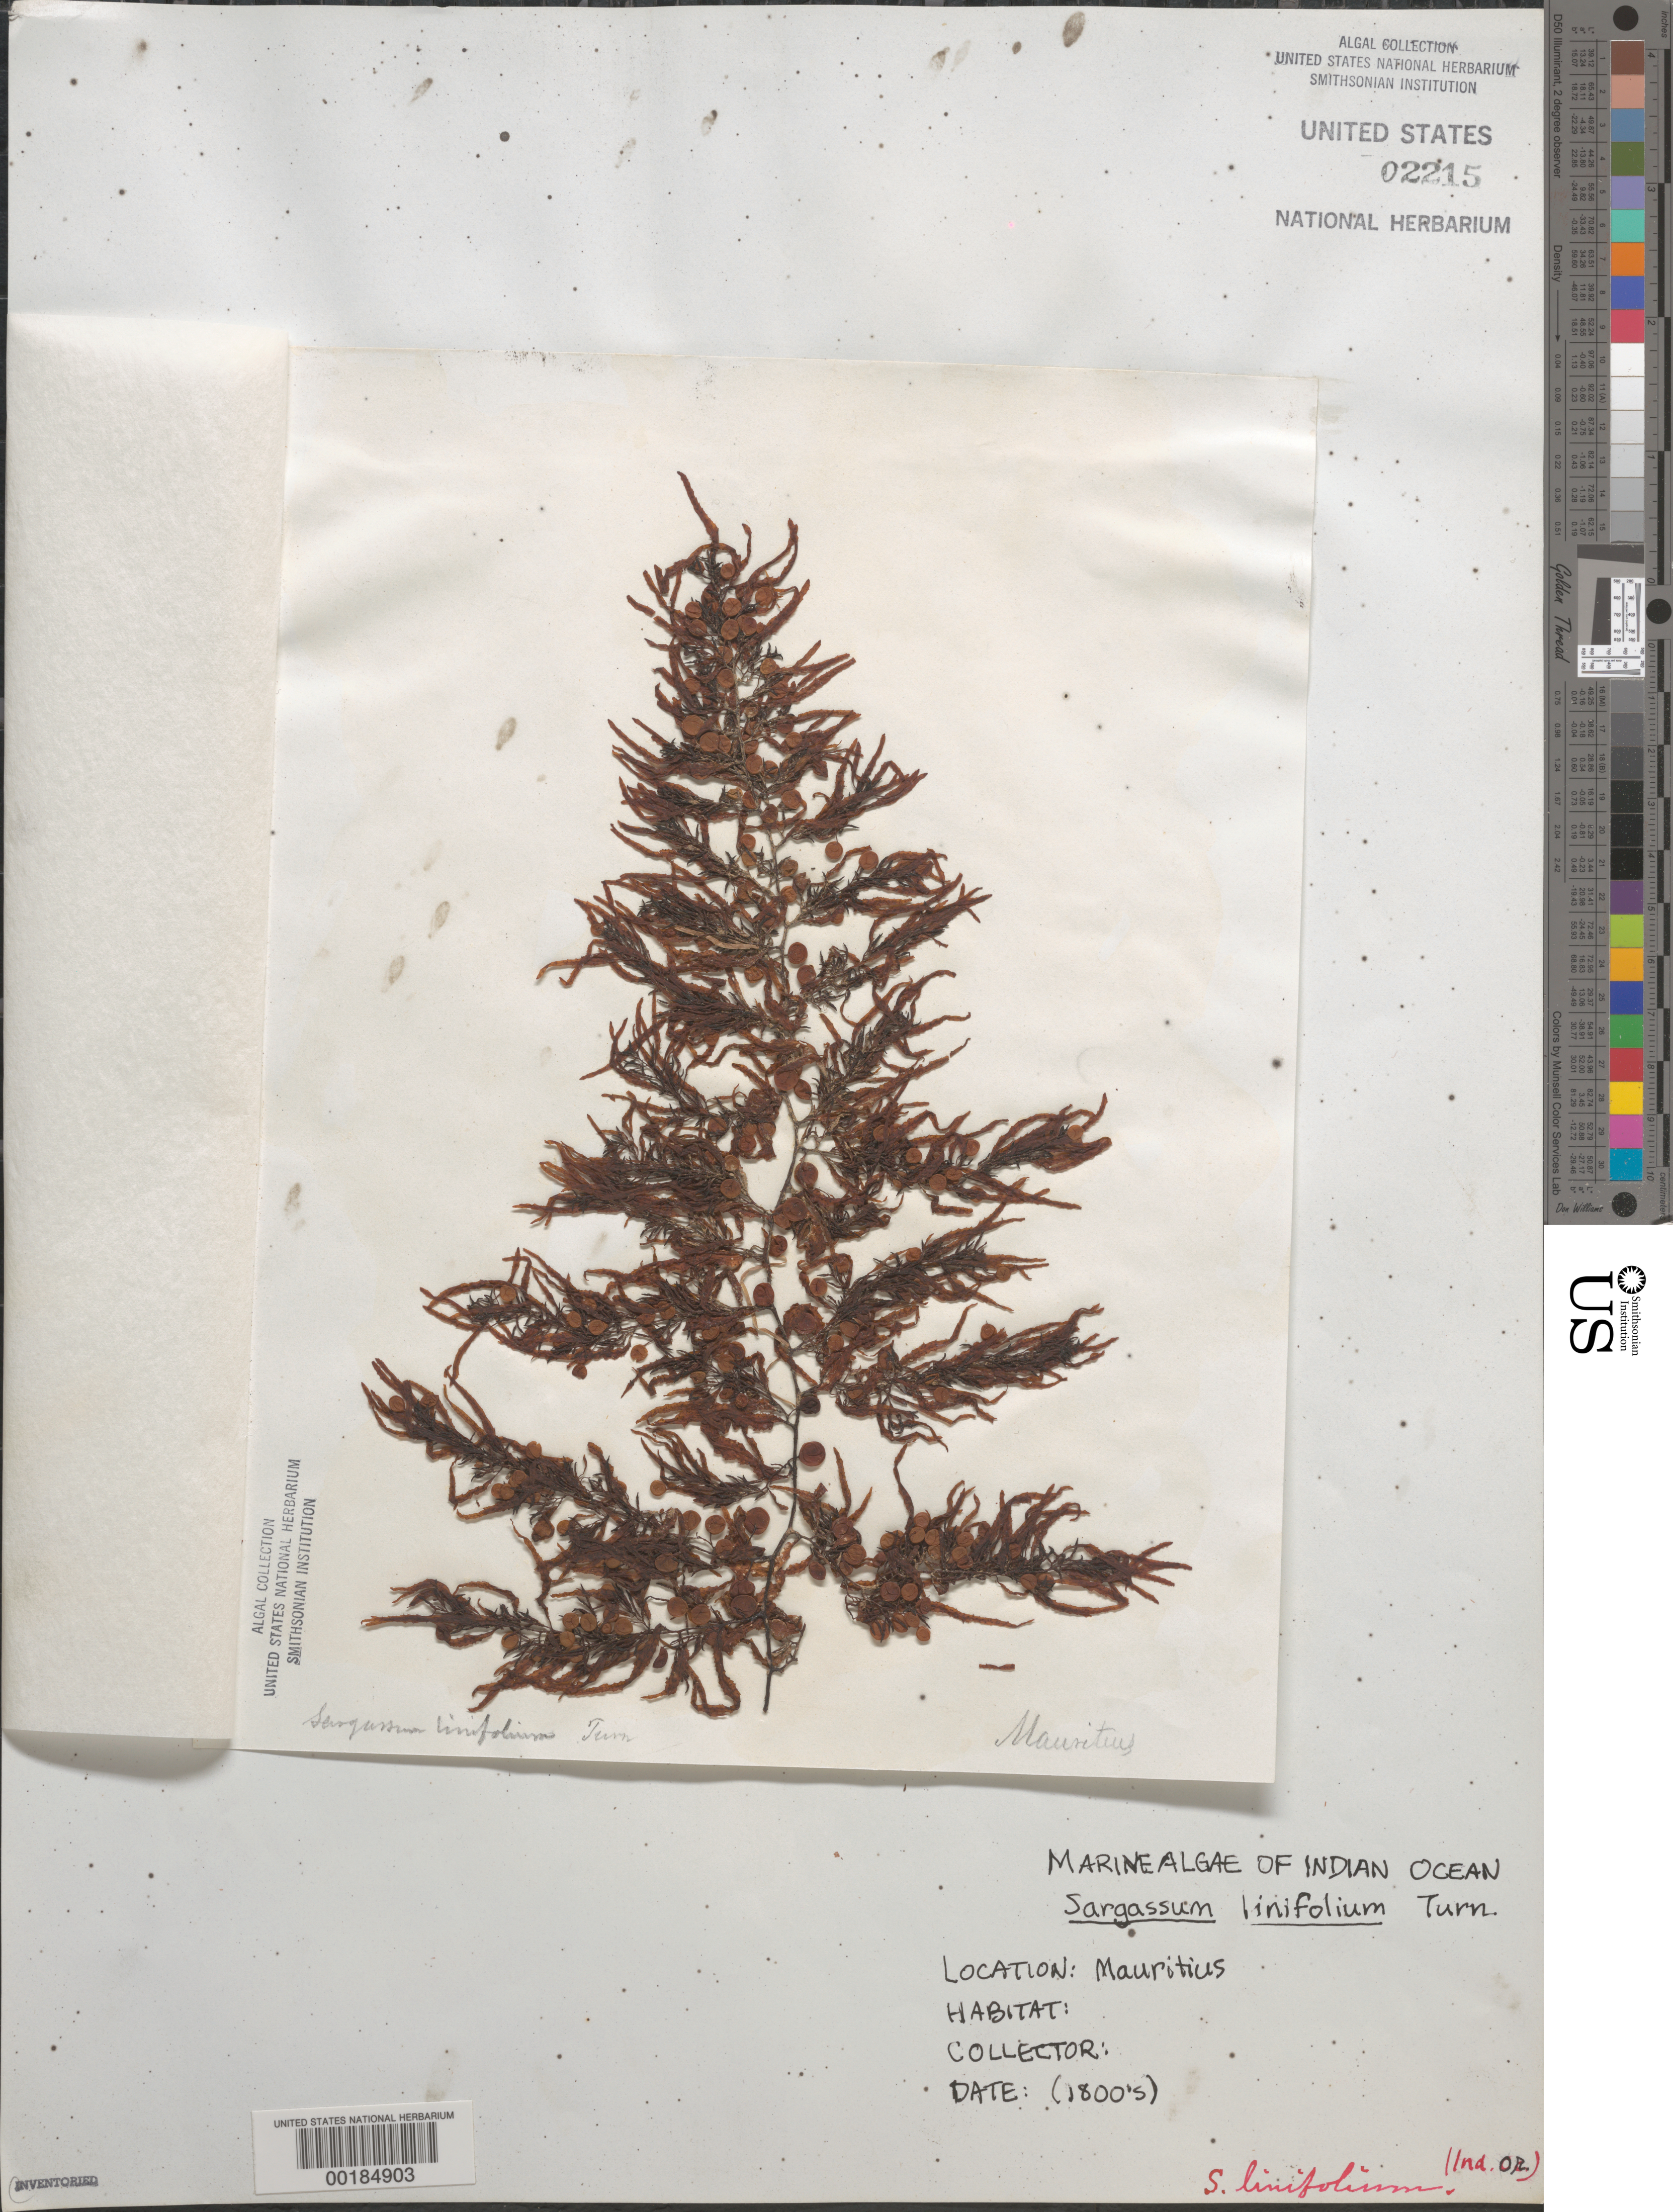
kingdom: Chromista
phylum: Ochrophyta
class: Phaeophyceae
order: Fucales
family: Sargassaceae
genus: Sargassum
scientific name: Sargassum acinarium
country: Mauritius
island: Mauritius Island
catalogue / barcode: US 2215